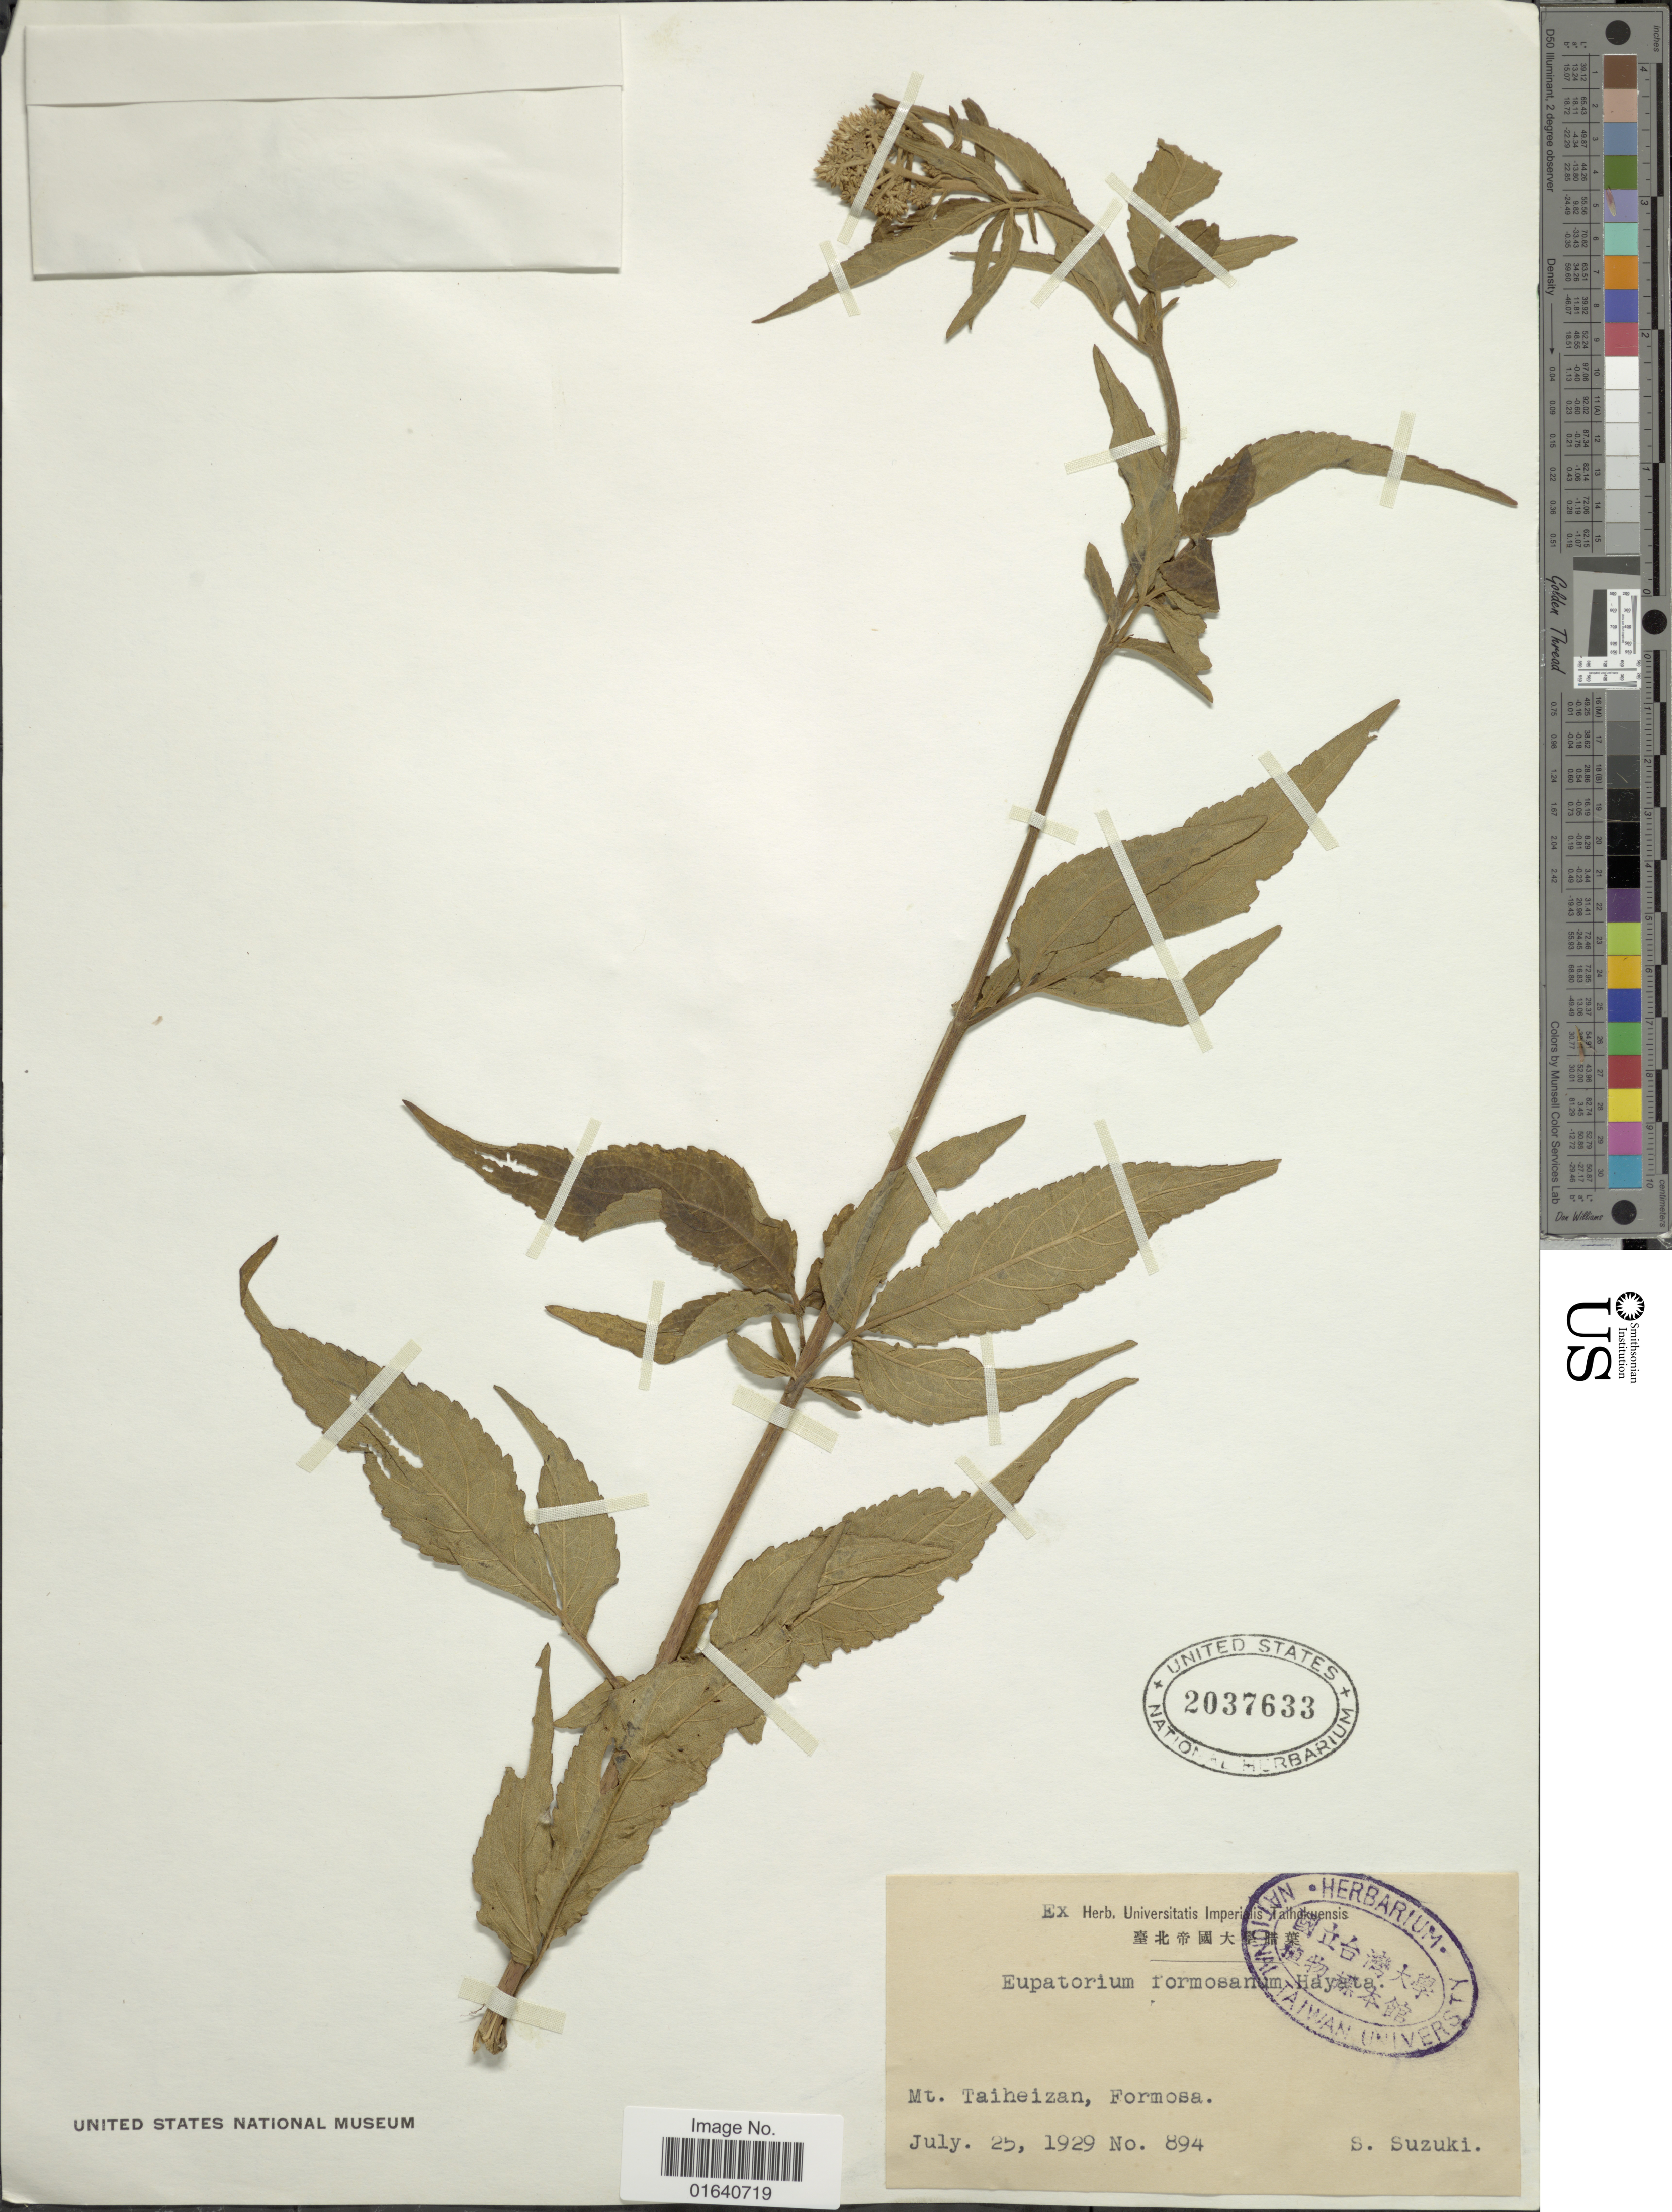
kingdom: Plantae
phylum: Tracheophyta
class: Magnoliopsida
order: Asterales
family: Asteraceae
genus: Eupatorium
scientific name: Eupatorium formosanum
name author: Hayata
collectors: S. Suzuki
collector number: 894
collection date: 1929-07-25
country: Taiwan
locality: Mt. Taiheizan, Formosa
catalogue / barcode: US 2037633